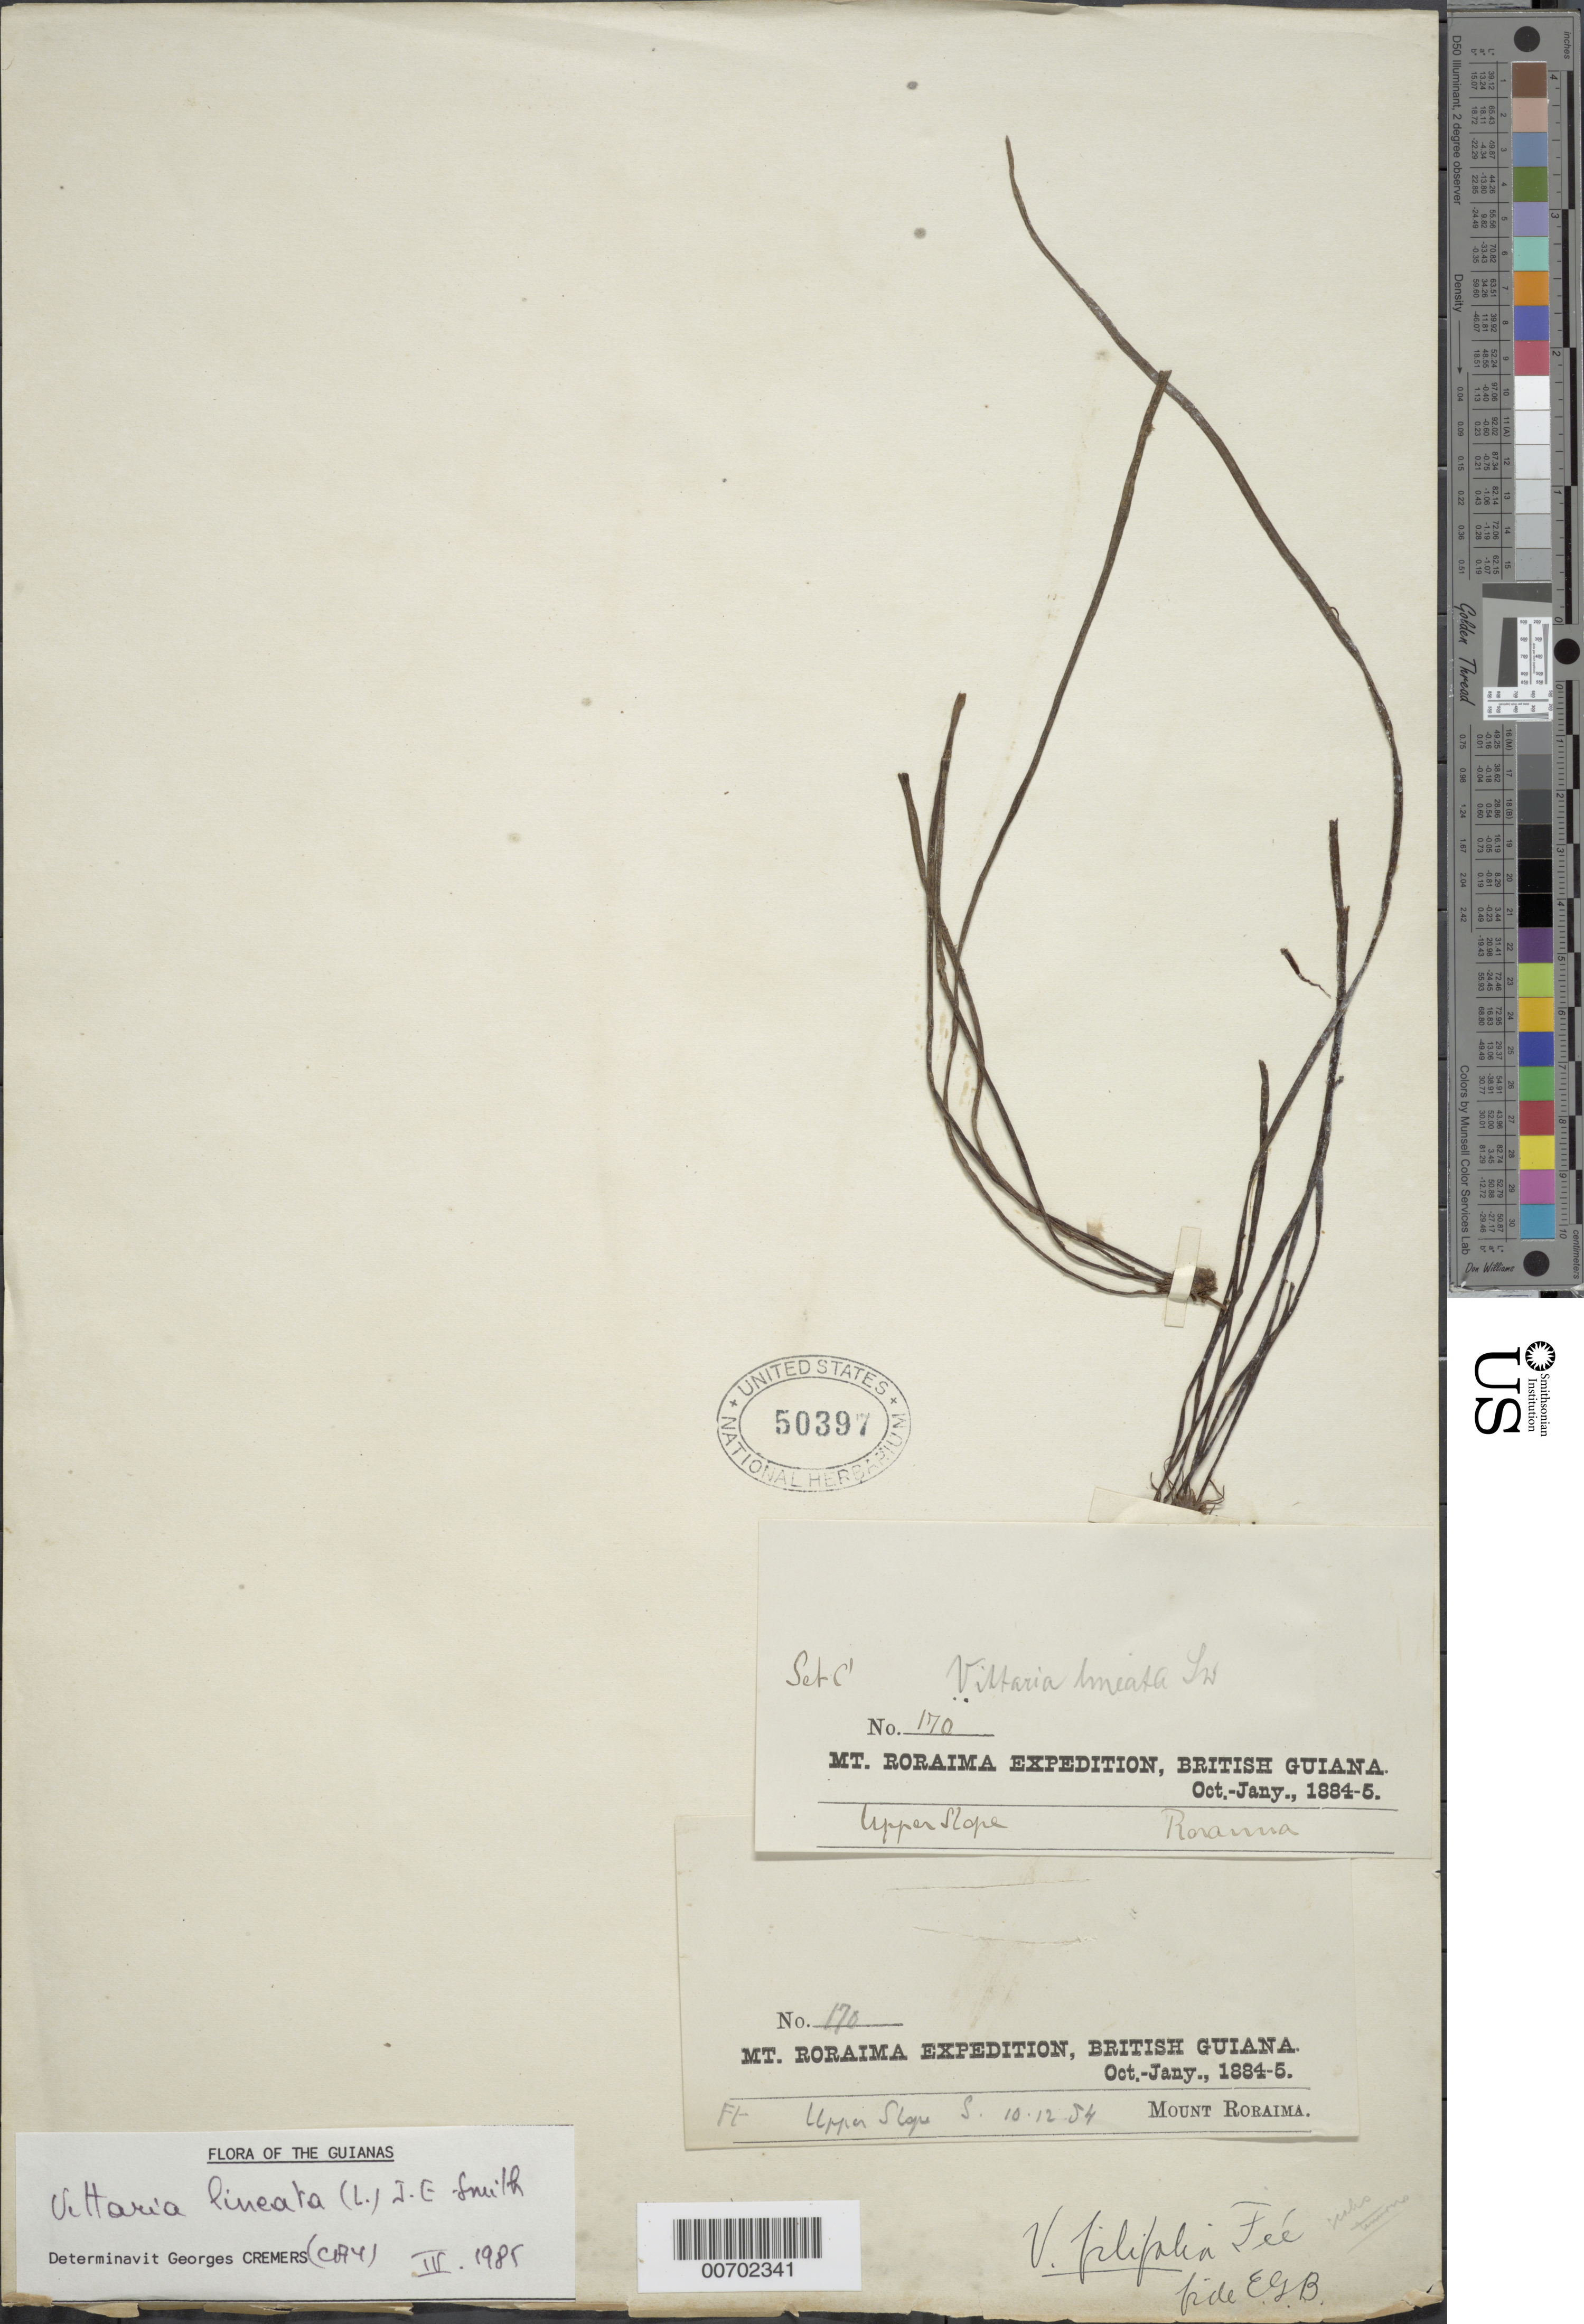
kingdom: Plantae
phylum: Tracheophyta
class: Polypodiopsida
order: Polypodiales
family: Pteridaceae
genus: Vittaria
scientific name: Vittaria lineata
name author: (L.) Sm.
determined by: Cremers, Georges A.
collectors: E. F. im Thurn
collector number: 170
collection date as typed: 10 December 1884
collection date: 1884-12-10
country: Guyana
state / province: Cuyuni-Mazaruni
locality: Mt. Roraima, upper slope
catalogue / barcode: US 50397